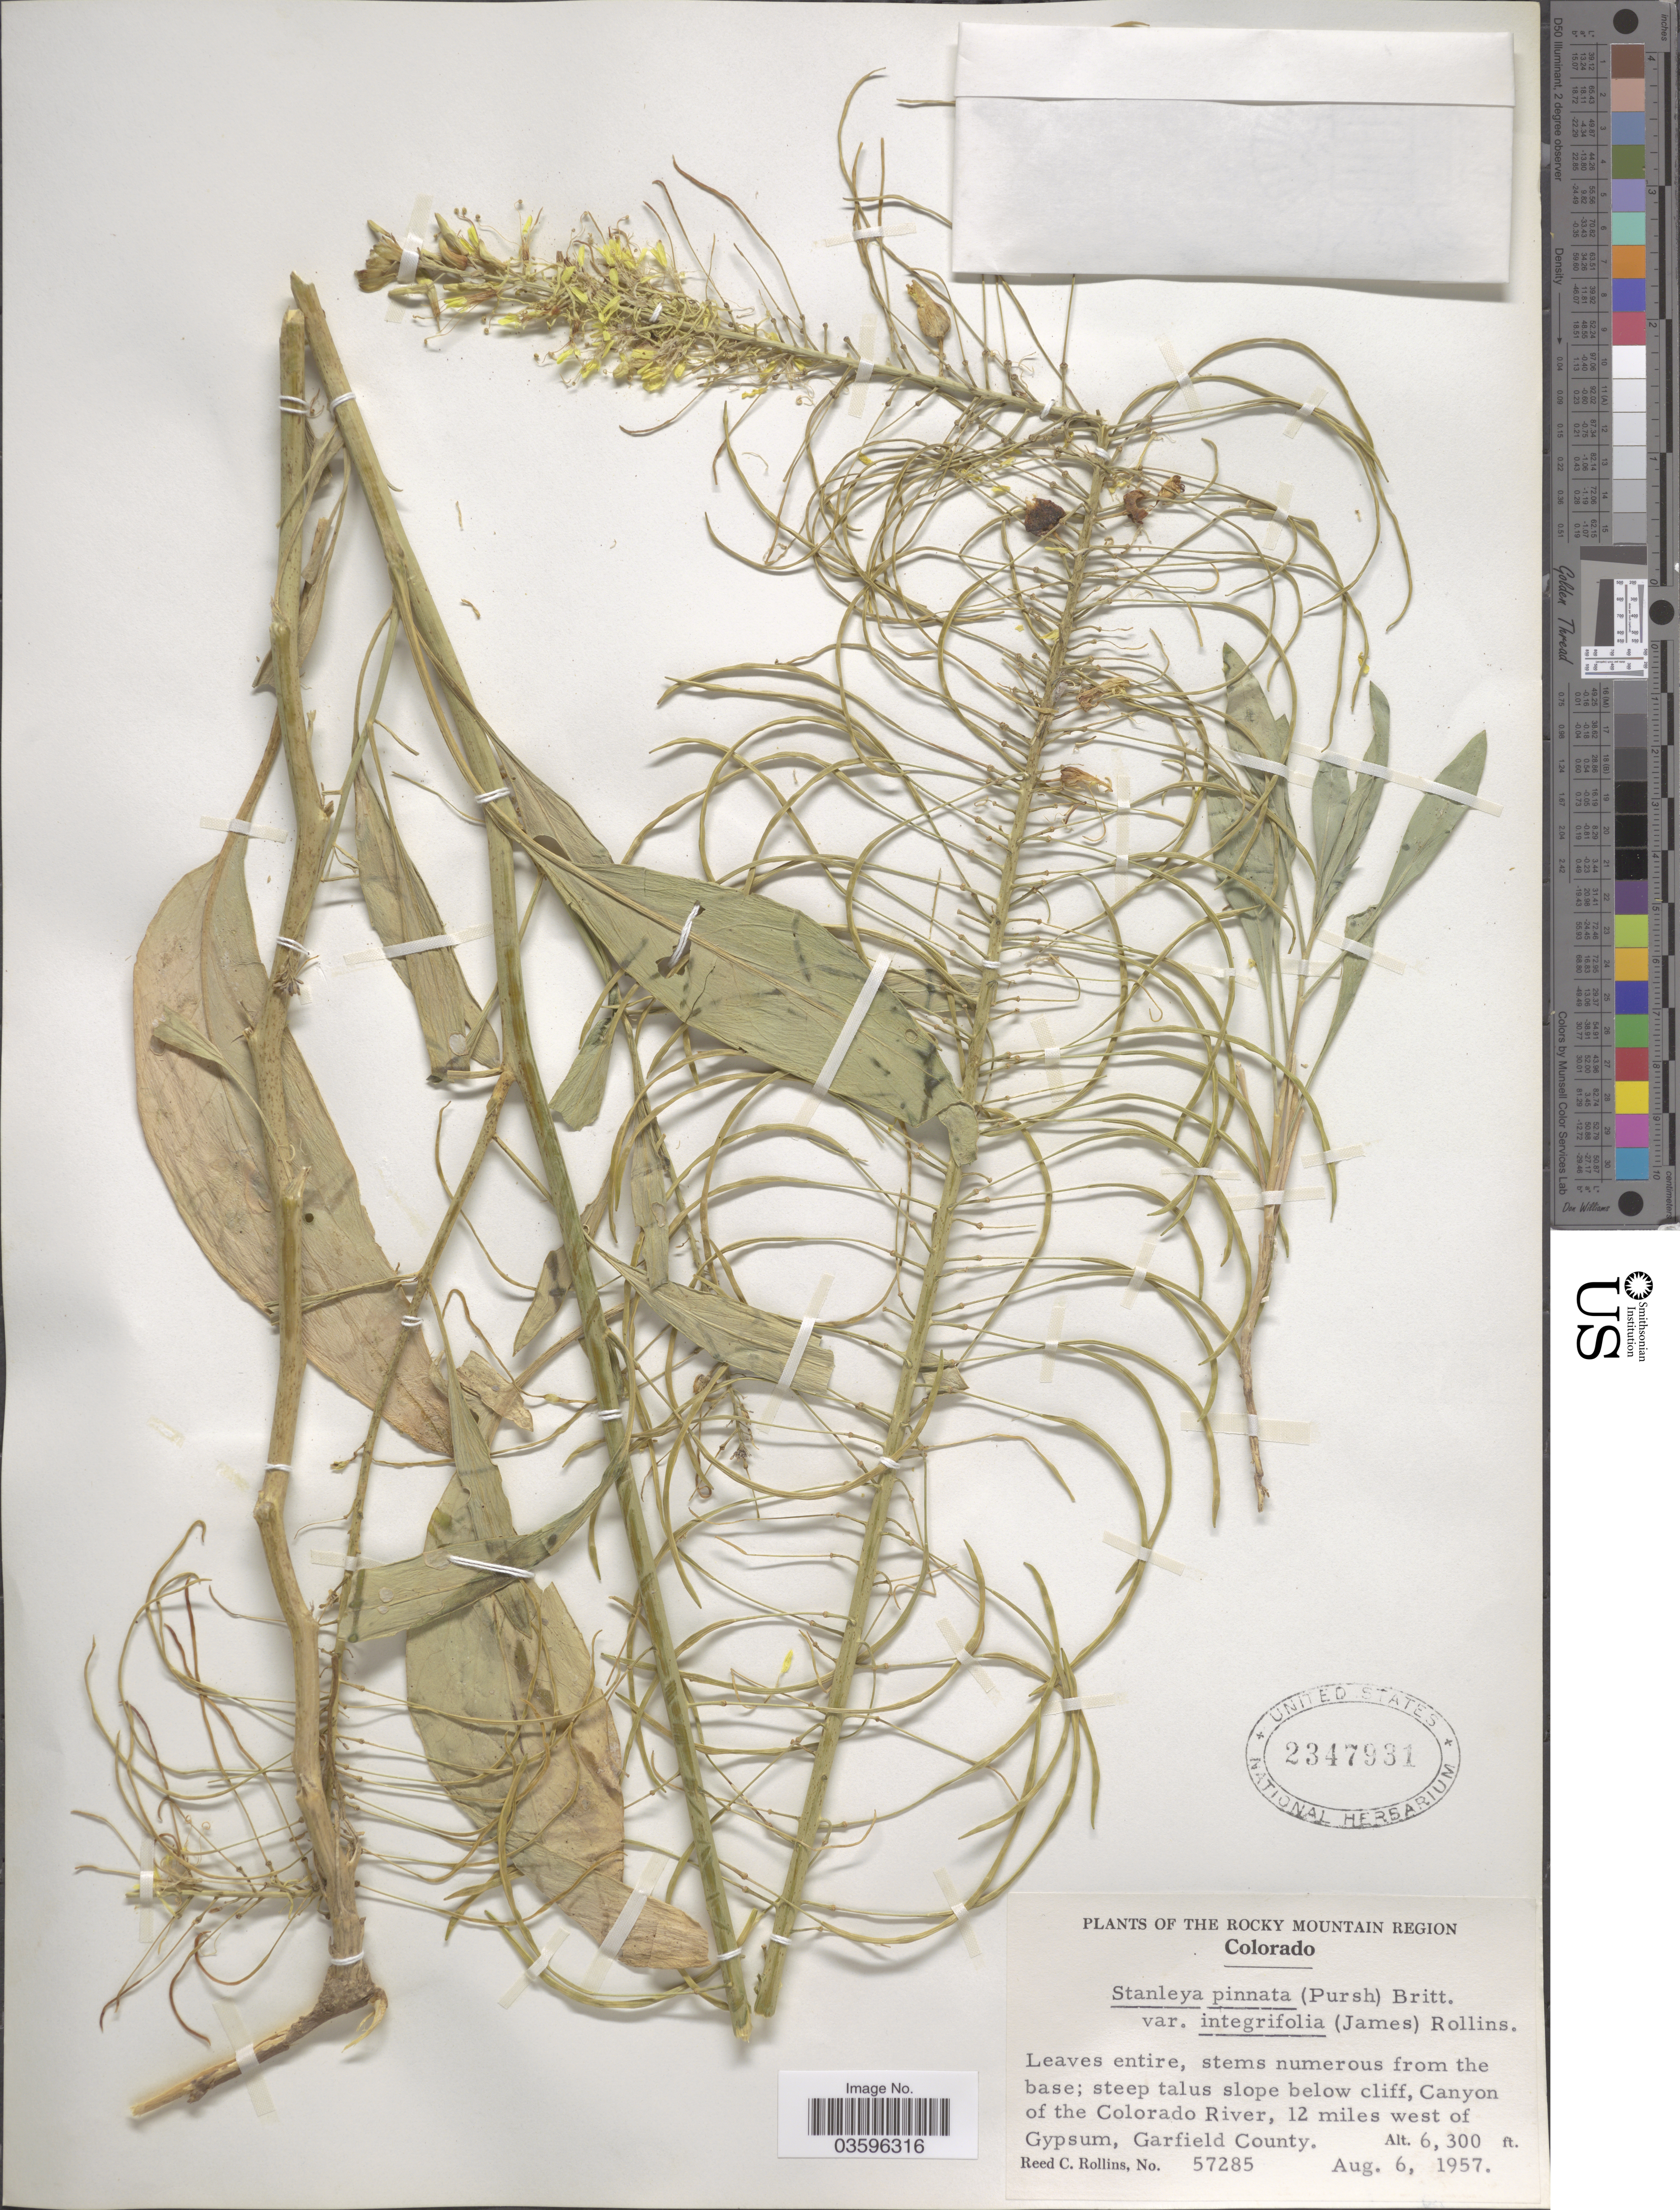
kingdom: Plantae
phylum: Tracheophyta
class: Magnoliopsida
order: Brassicales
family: Brassicaceae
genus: Stanleya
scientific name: Stanleya pinnata var. integrifolia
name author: (E. James) Rollins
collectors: R. C. Rollins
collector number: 57285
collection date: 1957-08-06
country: United States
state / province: Colorado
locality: The Rocky Mountain Region. Canyon of the Colorado River, 12 miles west of Gypsum, Garfield County.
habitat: steep talus slope below cliff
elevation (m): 1920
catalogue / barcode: US 2347931